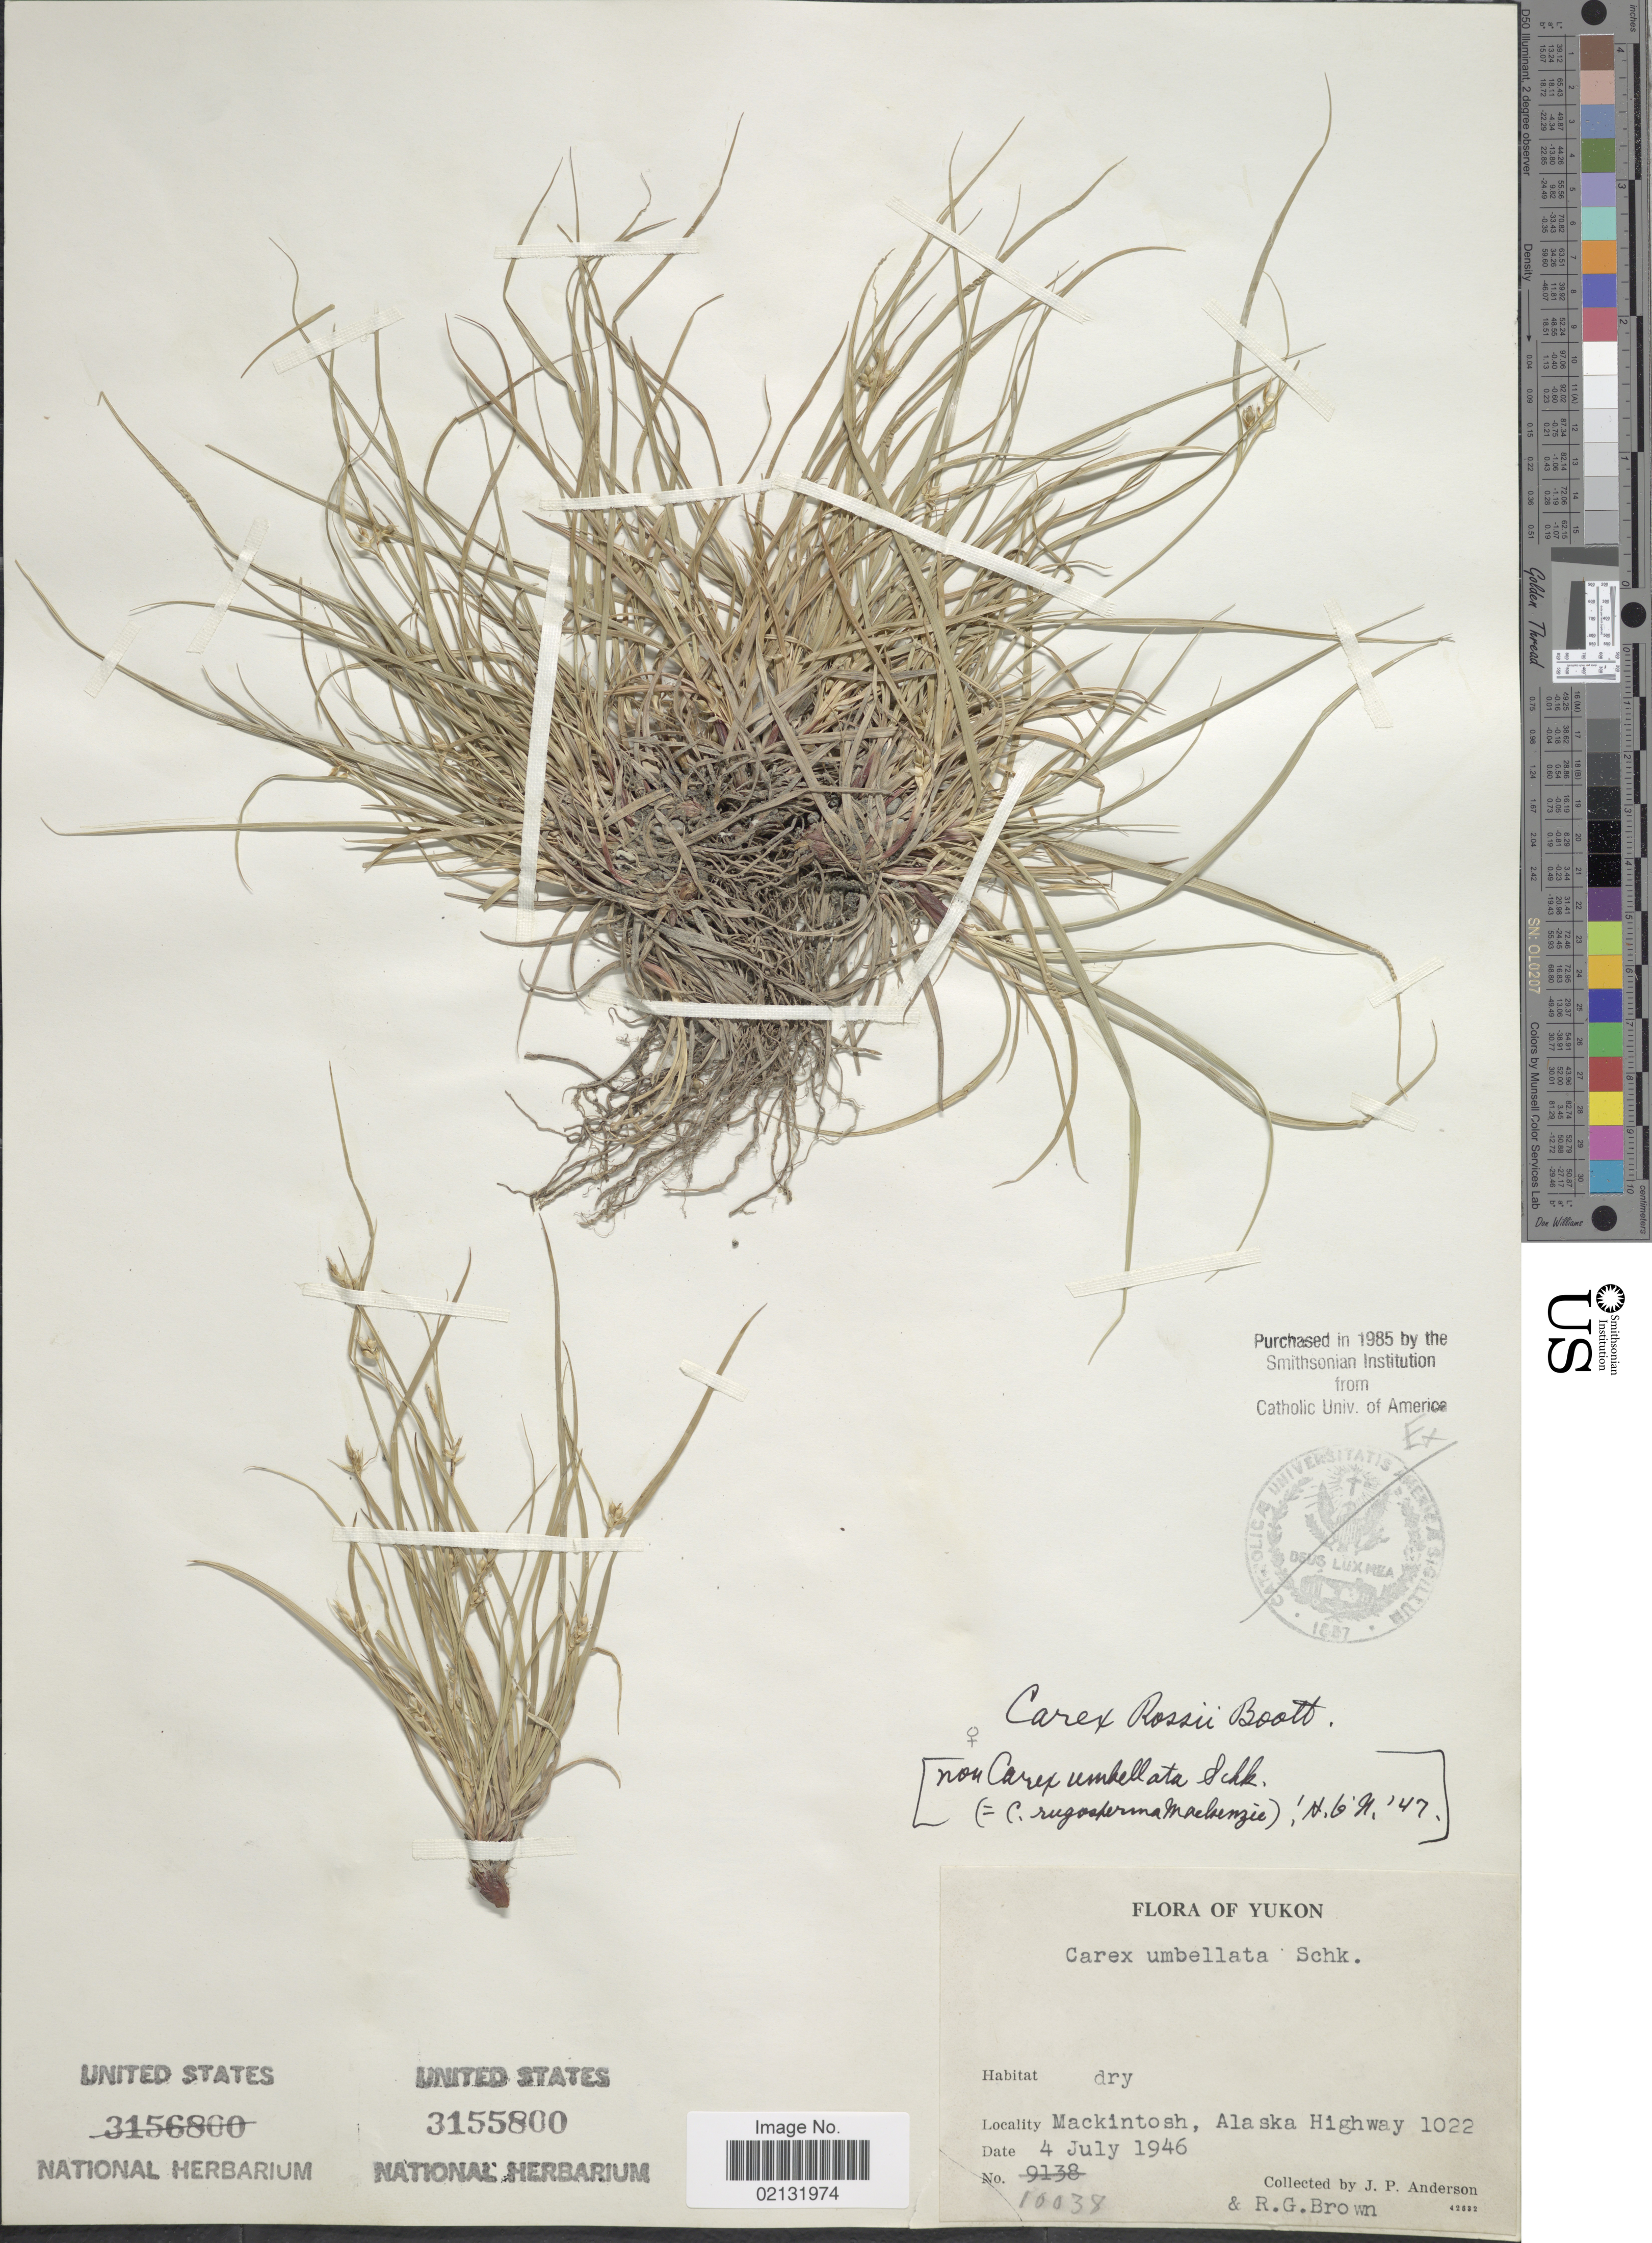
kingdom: Plantae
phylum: Tracheophyta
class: Liliopsida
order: Poales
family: Cyperaceae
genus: Carex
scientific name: Carex rossii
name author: Boott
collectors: J. P. Anderson & R. G. Brown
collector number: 10038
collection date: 1946-07-04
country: Canada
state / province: Yukon Territory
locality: Yukon, Mackintosh, Alaska Highway 1022.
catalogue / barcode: US 3155800